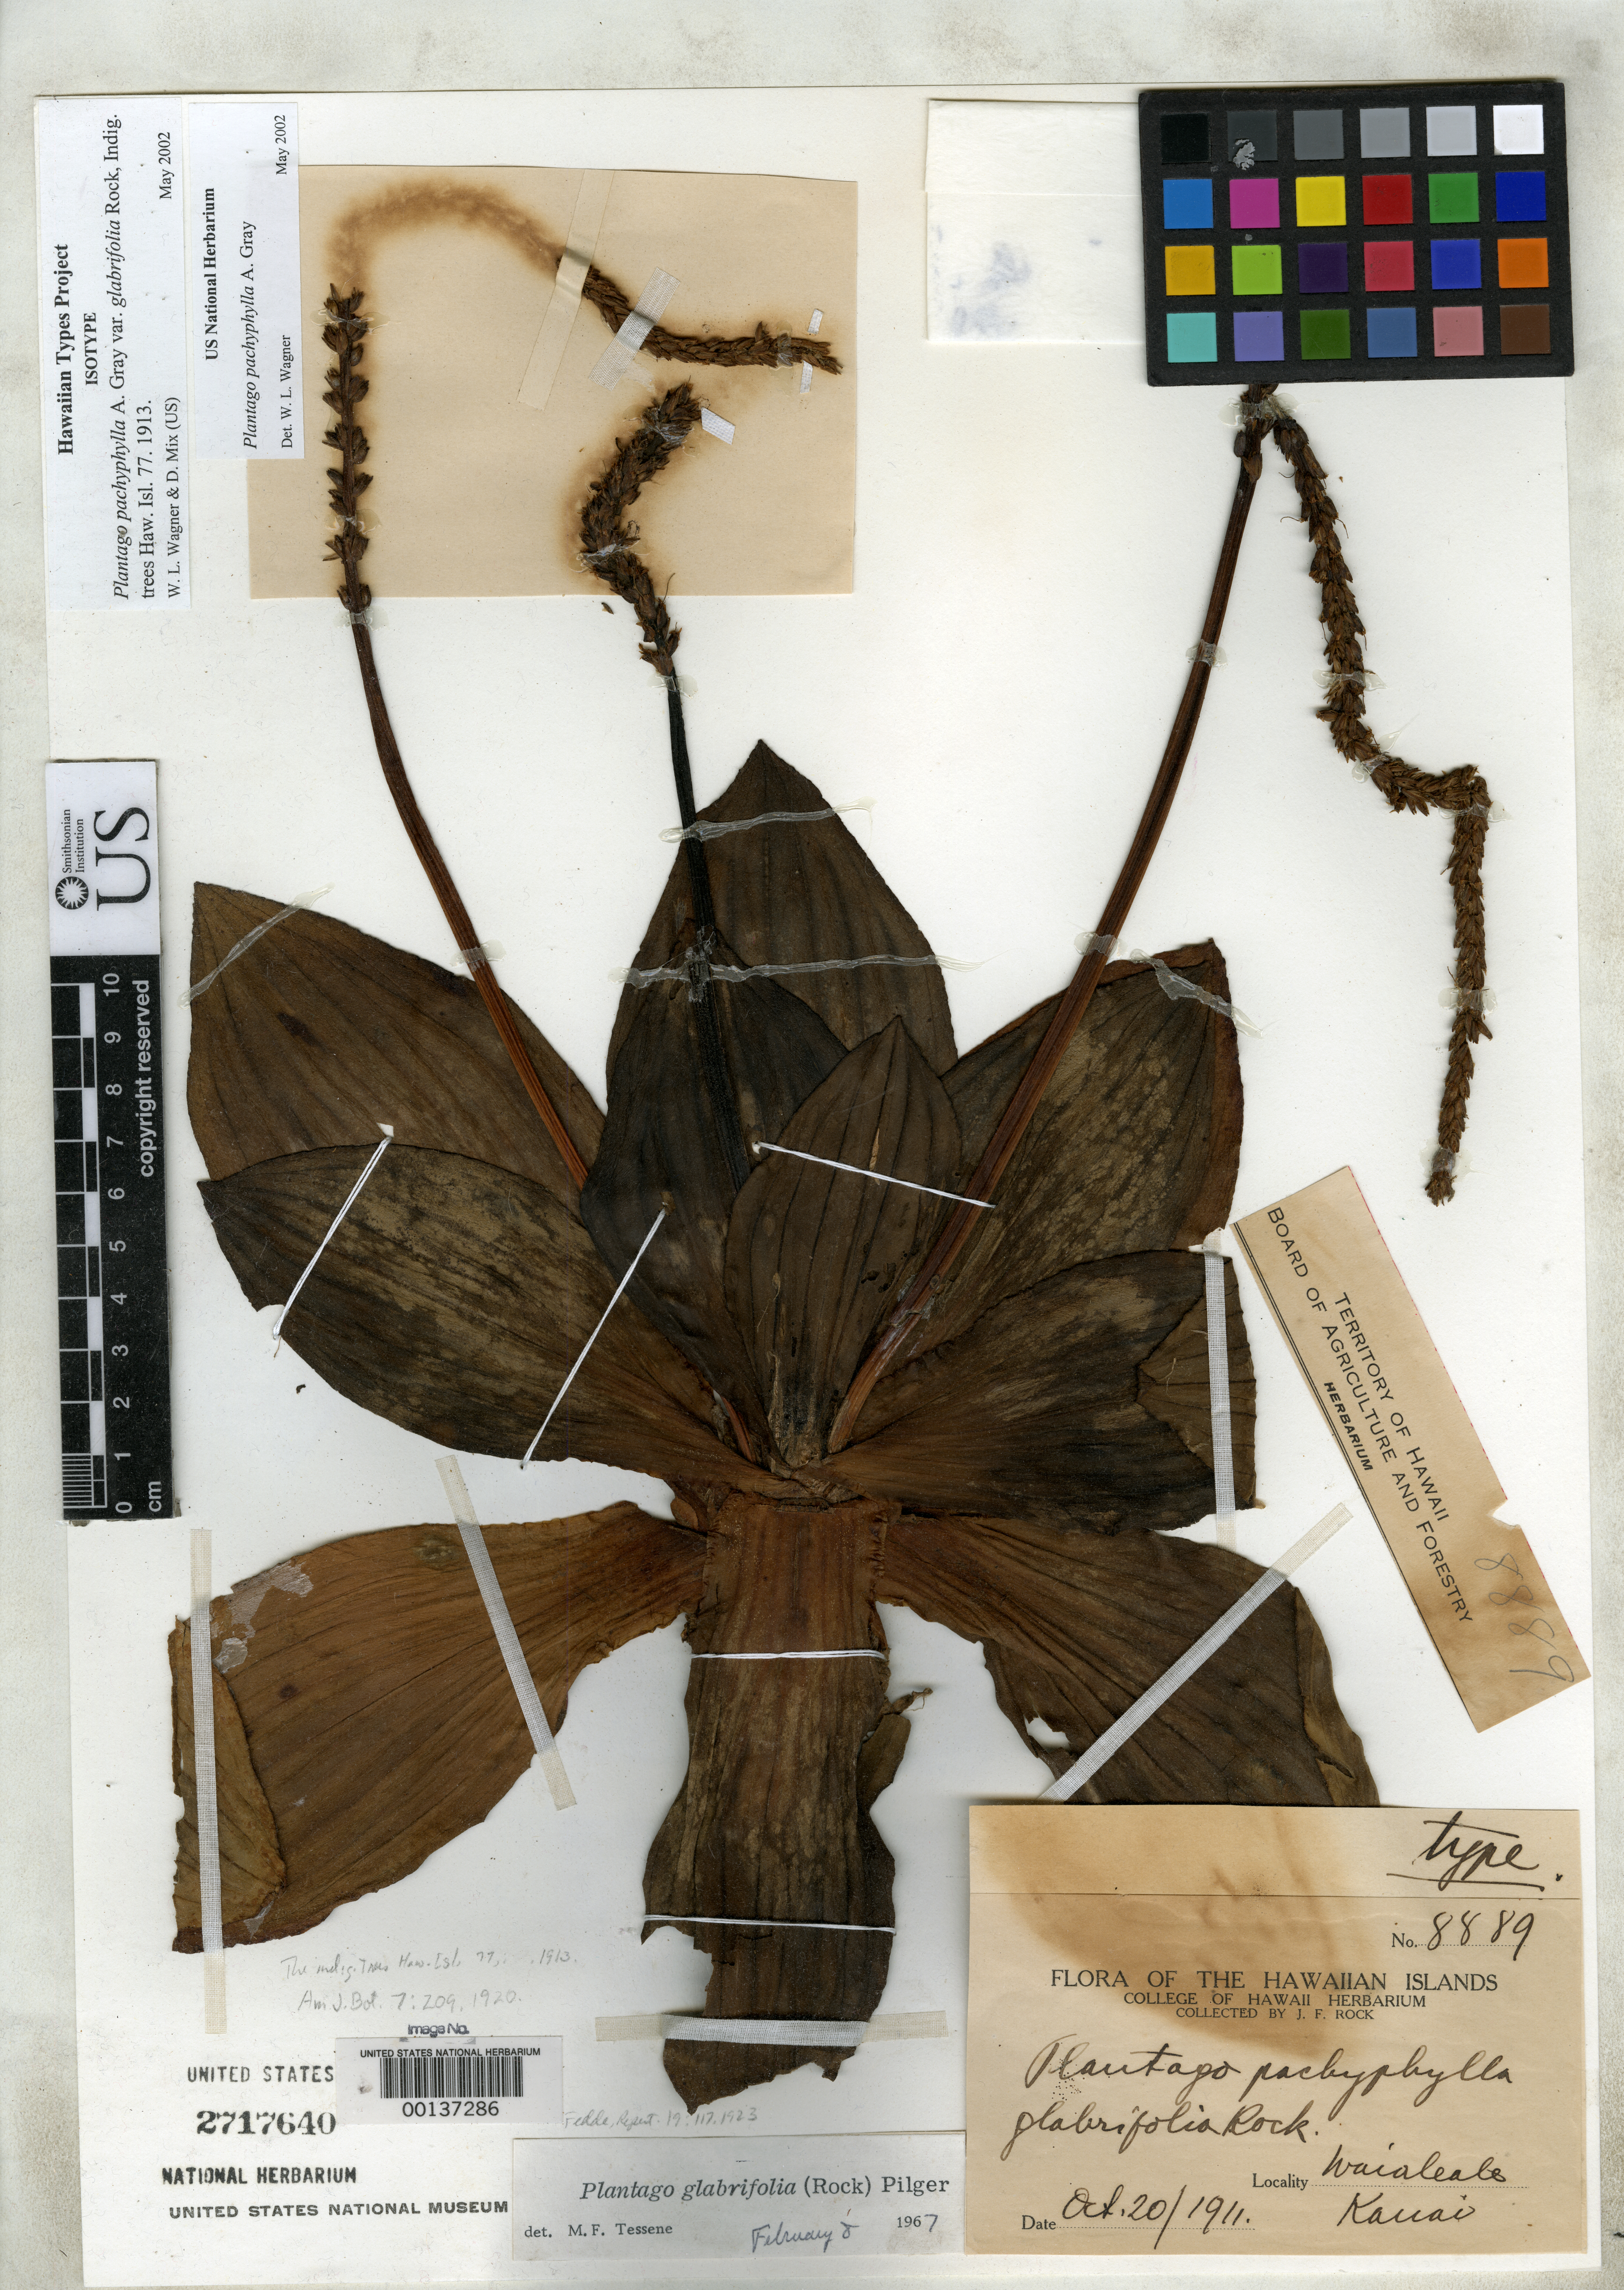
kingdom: Plantae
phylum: Tracheophyta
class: Magnoliopsida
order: Lamiales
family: Plantaginaceae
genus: Plantago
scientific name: Plantago pachyphylla var. glabrifolia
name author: Rock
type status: Isotype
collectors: J. F. Rock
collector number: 8889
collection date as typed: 20 Oct 1911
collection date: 1911-10-20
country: United States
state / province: Hawaii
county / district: Kauai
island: Kaua'i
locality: Waialeale.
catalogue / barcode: US 2717640